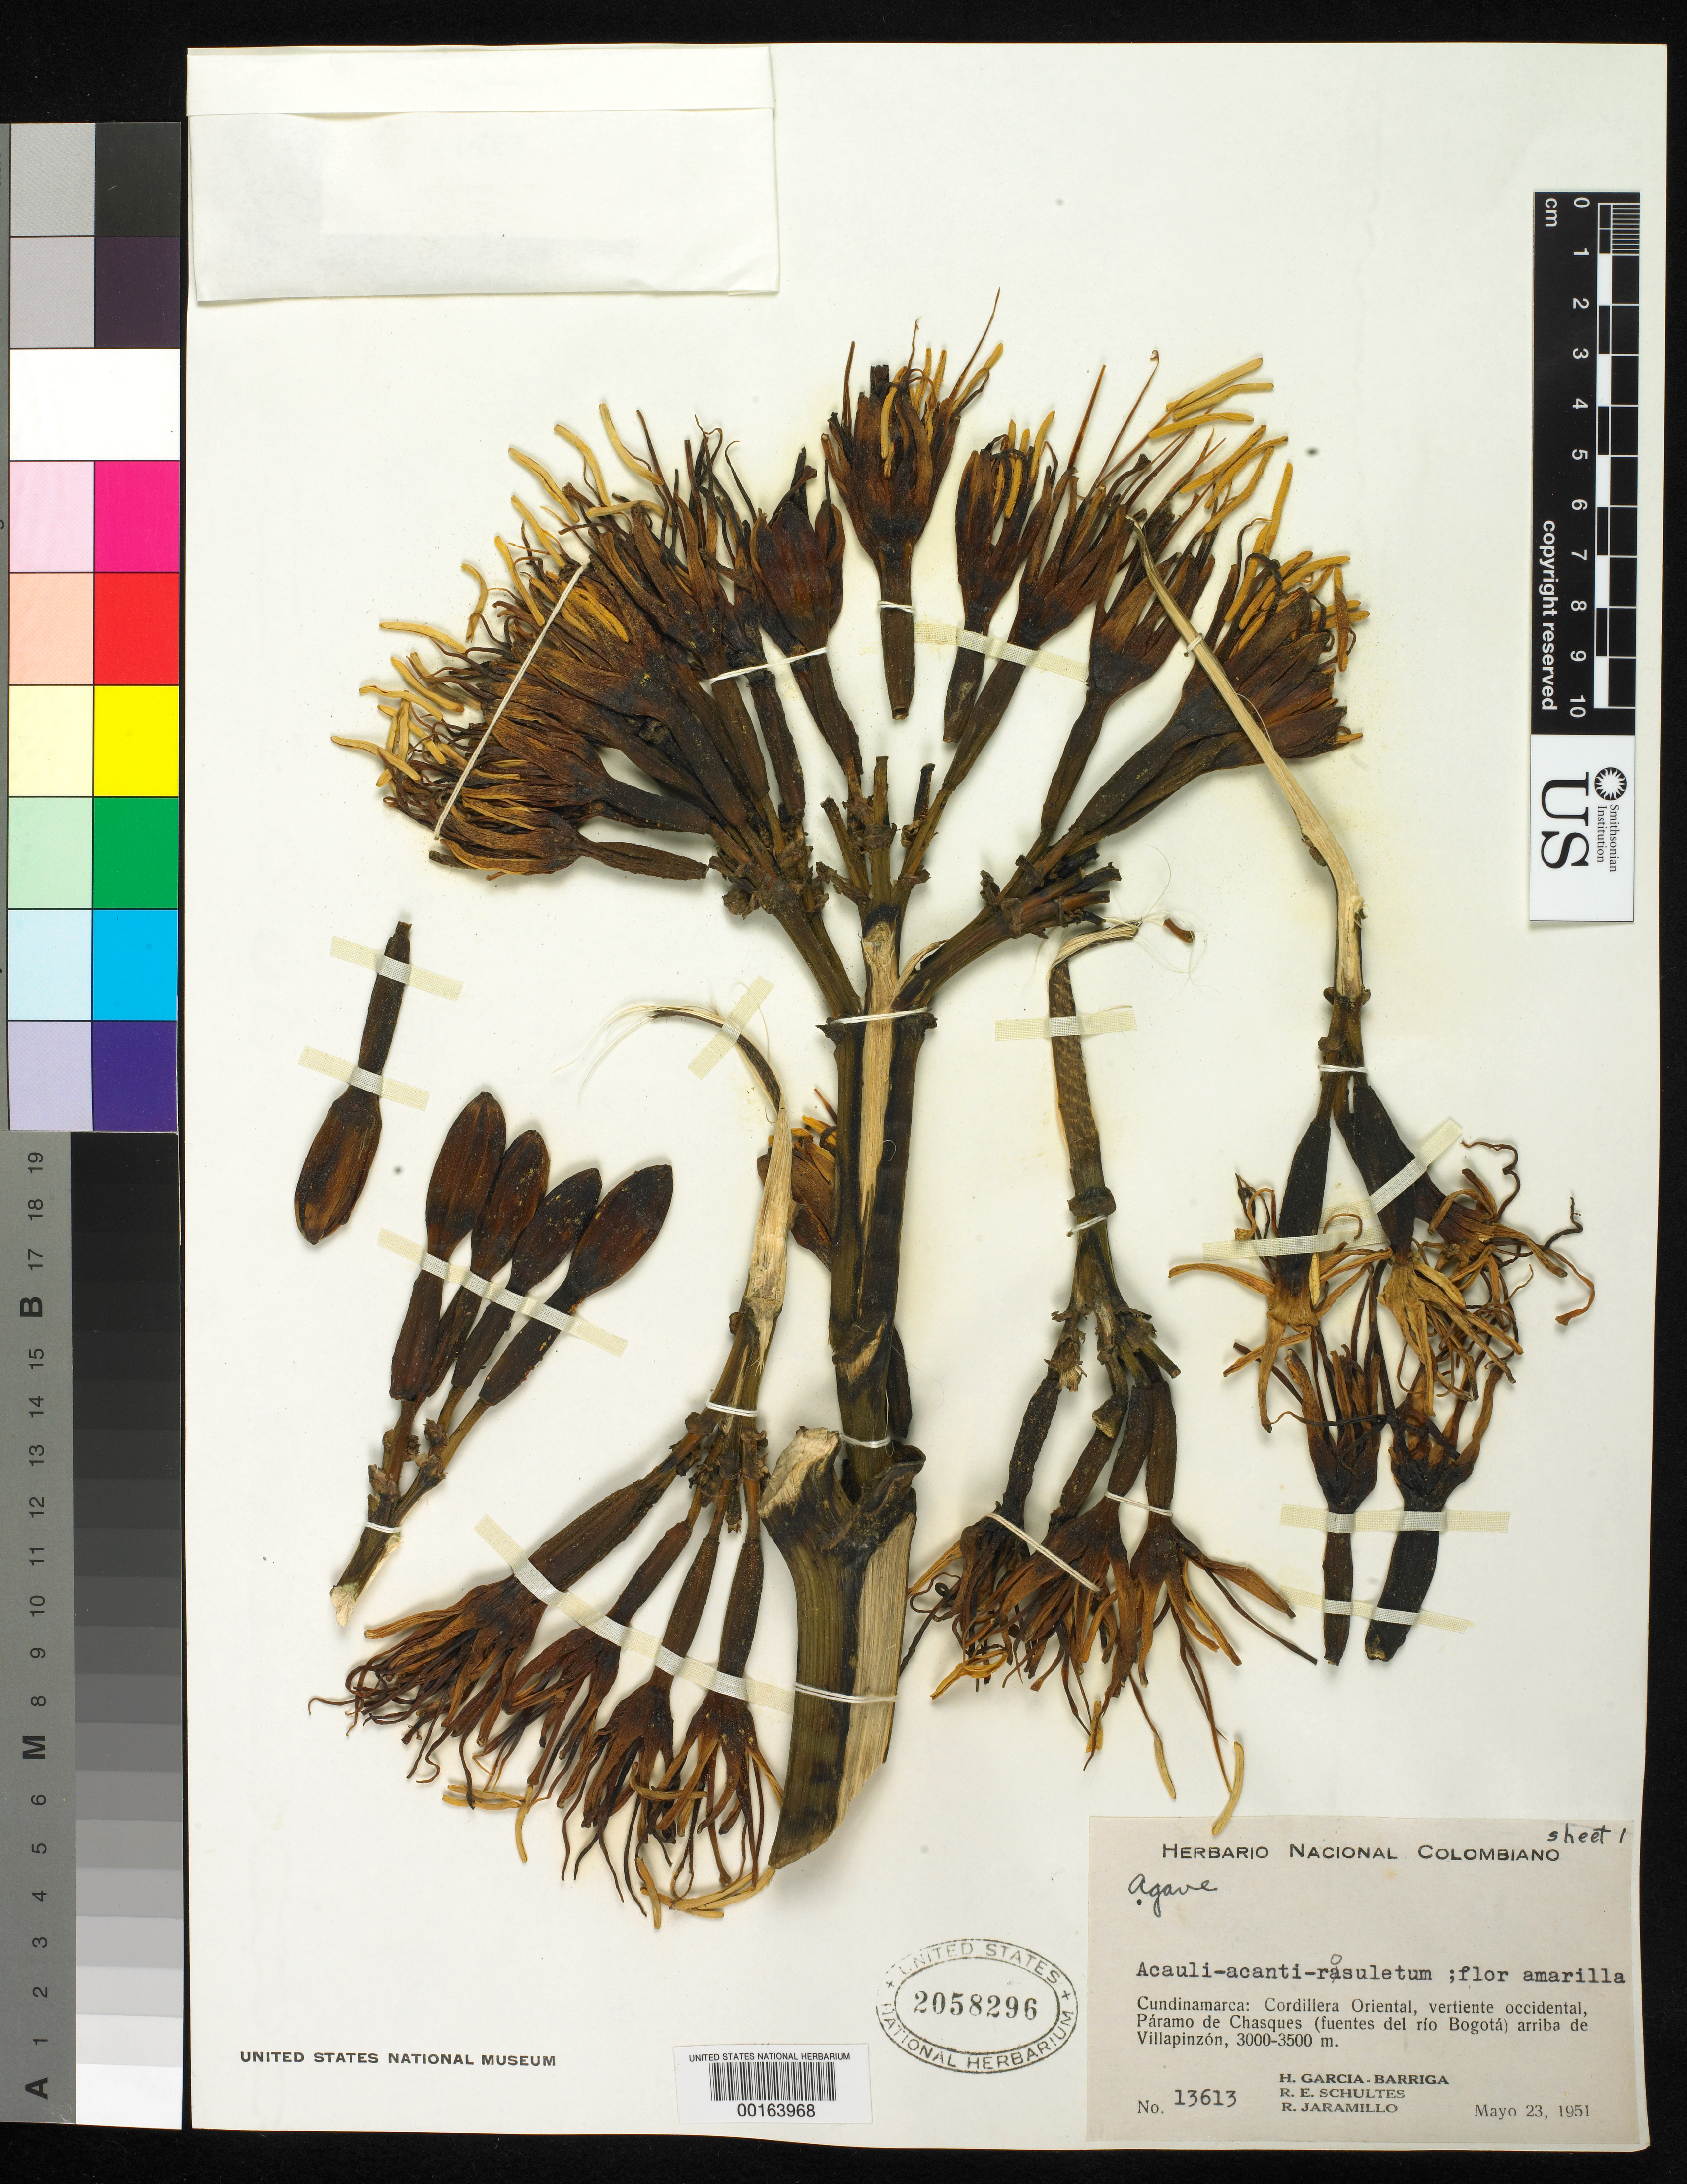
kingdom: Plantae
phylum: Tracheophyta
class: Liliopsida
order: Asparagales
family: Asparagaceae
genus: Agave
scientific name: Agave sp.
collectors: H. García Barriga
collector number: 13613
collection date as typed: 23 May 1951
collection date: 1951-05-23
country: Colombia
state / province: Cundinamarca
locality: Cordillera Oriental, eastern watershed, Paramo de Chasques origin of the Rio Bogota) above Villapinzon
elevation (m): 3000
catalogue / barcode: US 2058296